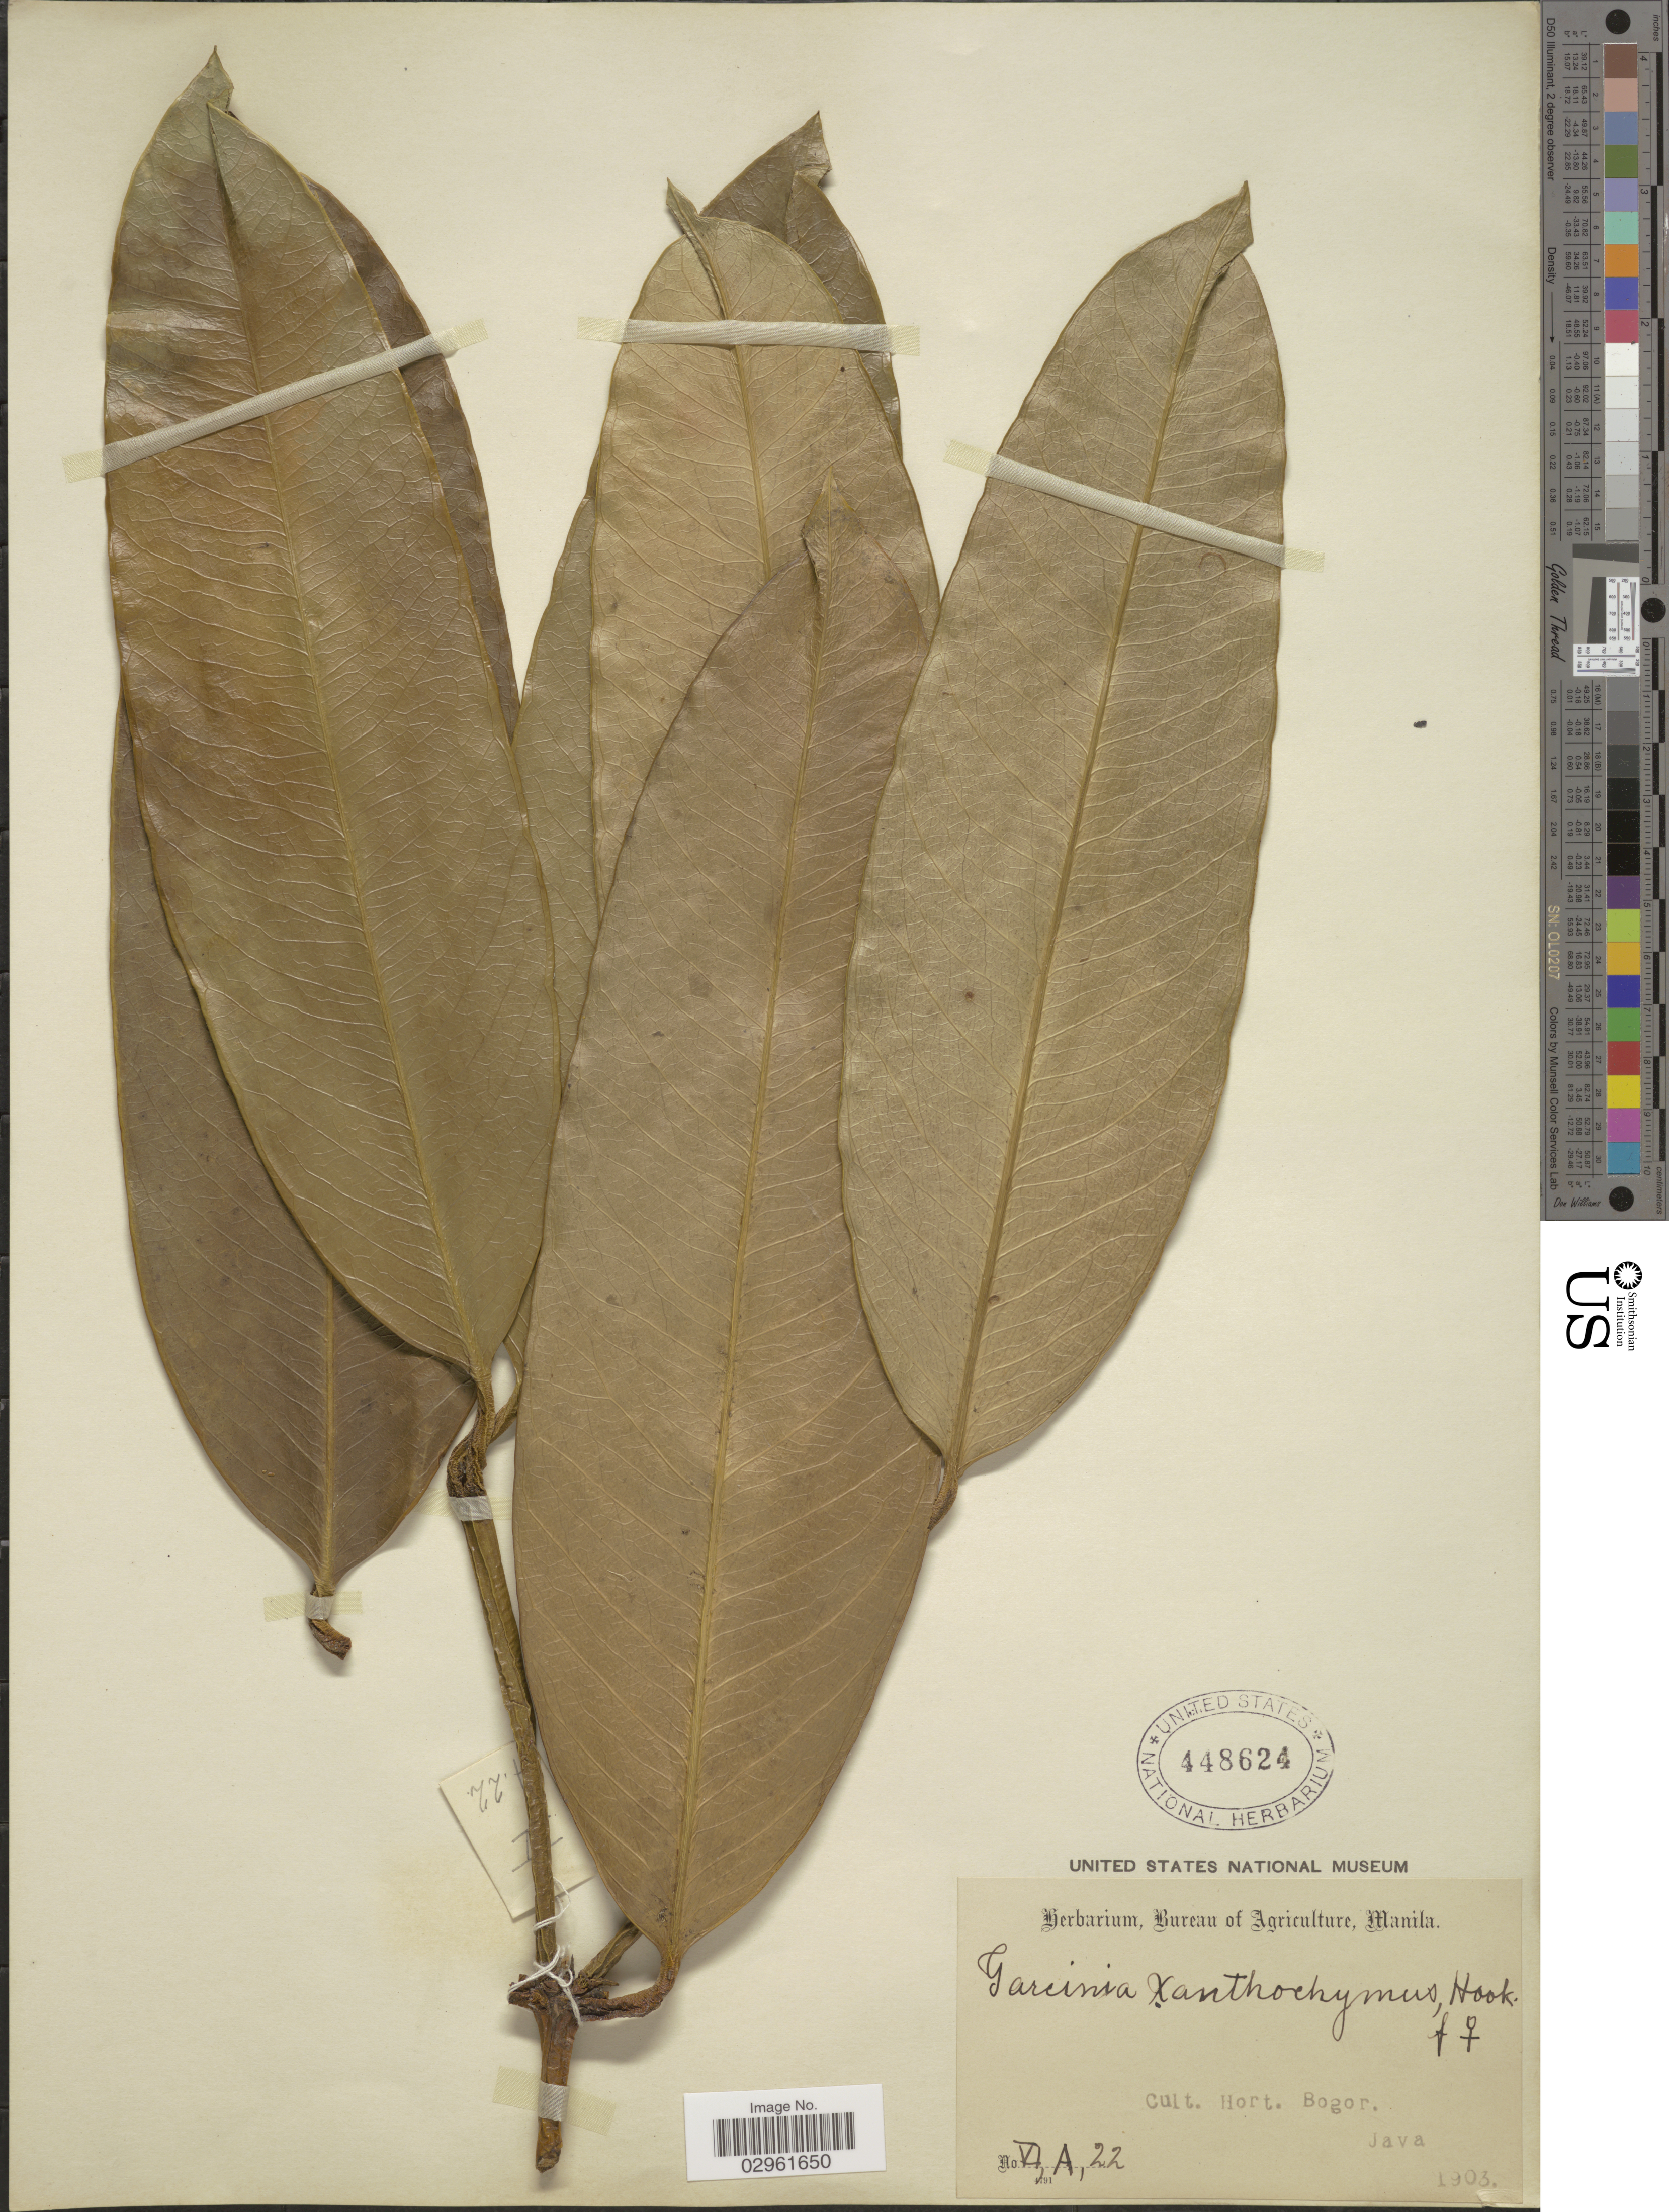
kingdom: Plantae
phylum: Tracheophyta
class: Magnoliopsida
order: Malpighiales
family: Clusiaceae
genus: Garcinia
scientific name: Garcinia xanthochymus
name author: Hook. f. ex T. Anderson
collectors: Ex herb. Bureau of Agriculture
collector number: VI,A,22?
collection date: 1903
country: Indonesia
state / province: Java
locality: Hort. Bogor.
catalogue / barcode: US 448624